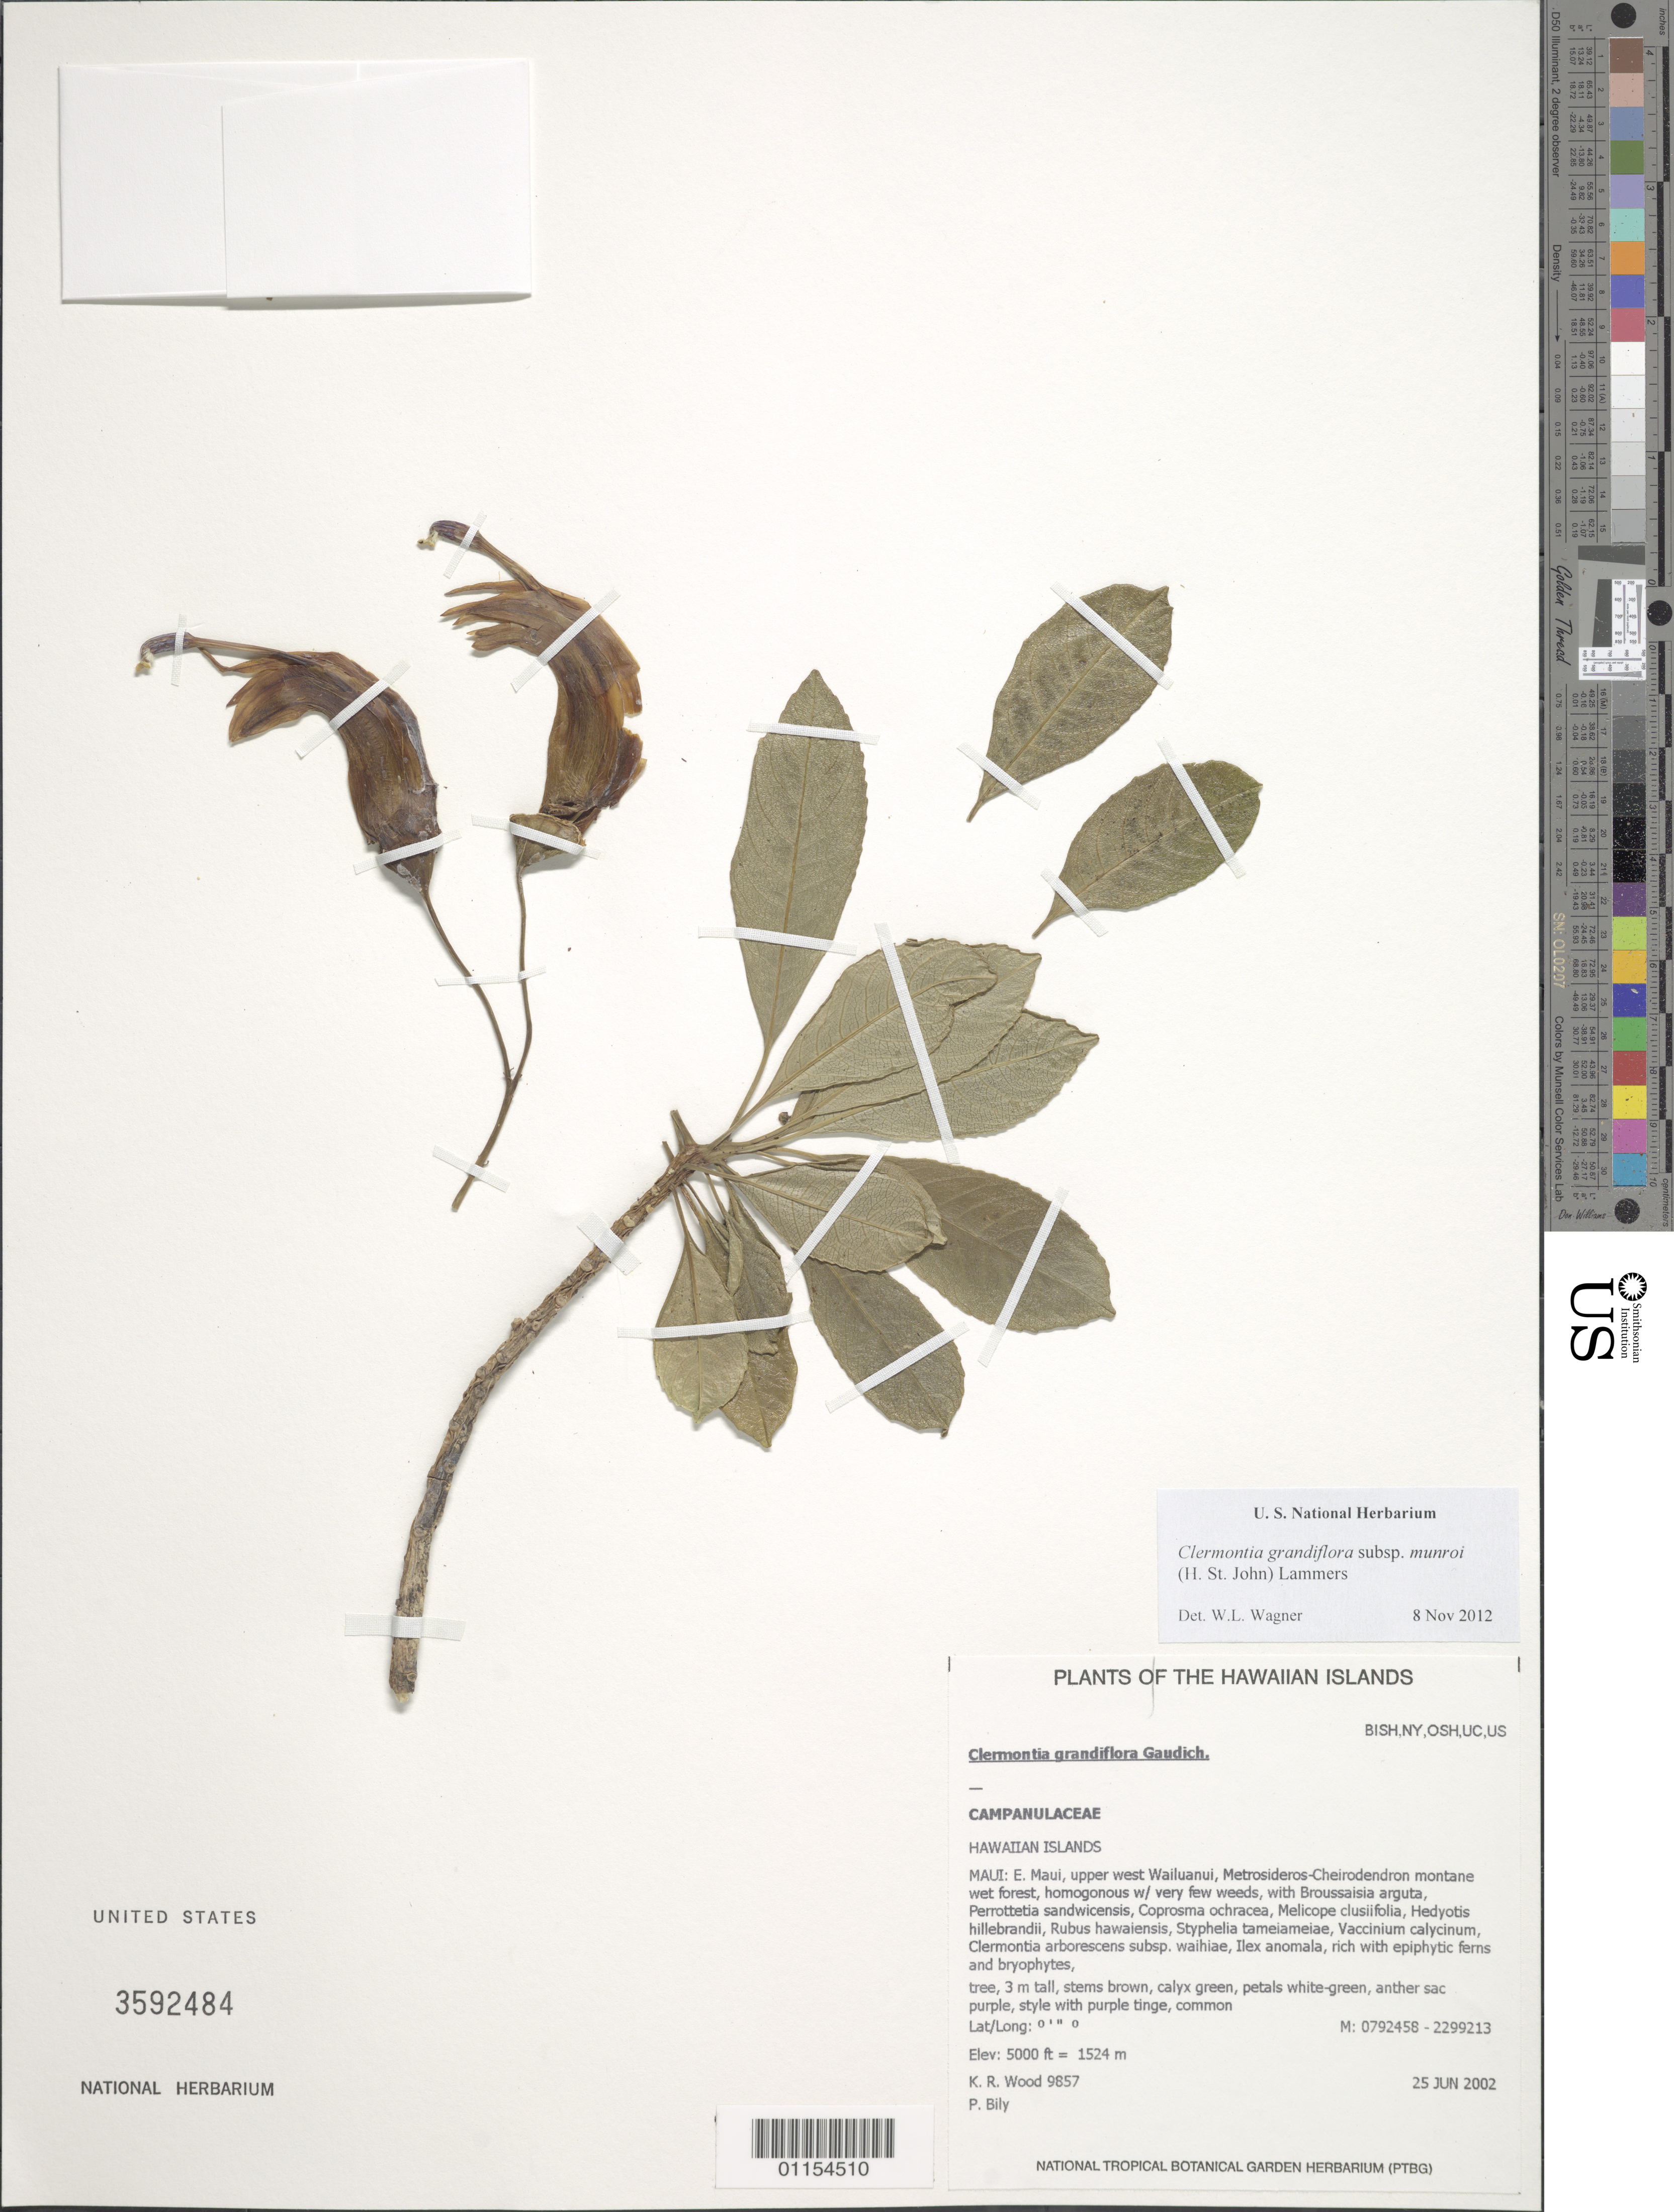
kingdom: Plantae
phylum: Tracheophyta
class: Magnoliopsida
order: Asterales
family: Campanulaceae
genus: Clermontia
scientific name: Clermontia grandiflora subsp. munroi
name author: Gaudich.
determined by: Wagner, W. L., (BOT), Smithsonian Institution - National Museum of Natural History (UNITED STATES)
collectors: K. R. Wood & P. Bily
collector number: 9857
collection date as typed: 25 Jun 2002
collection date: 2002-06-25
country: United States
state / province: Hawaii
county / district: Maui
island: Maui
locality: East Maui, upper west Wailuanui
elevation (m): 1524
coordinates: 0792458, 2299213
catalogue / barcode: US 3592484